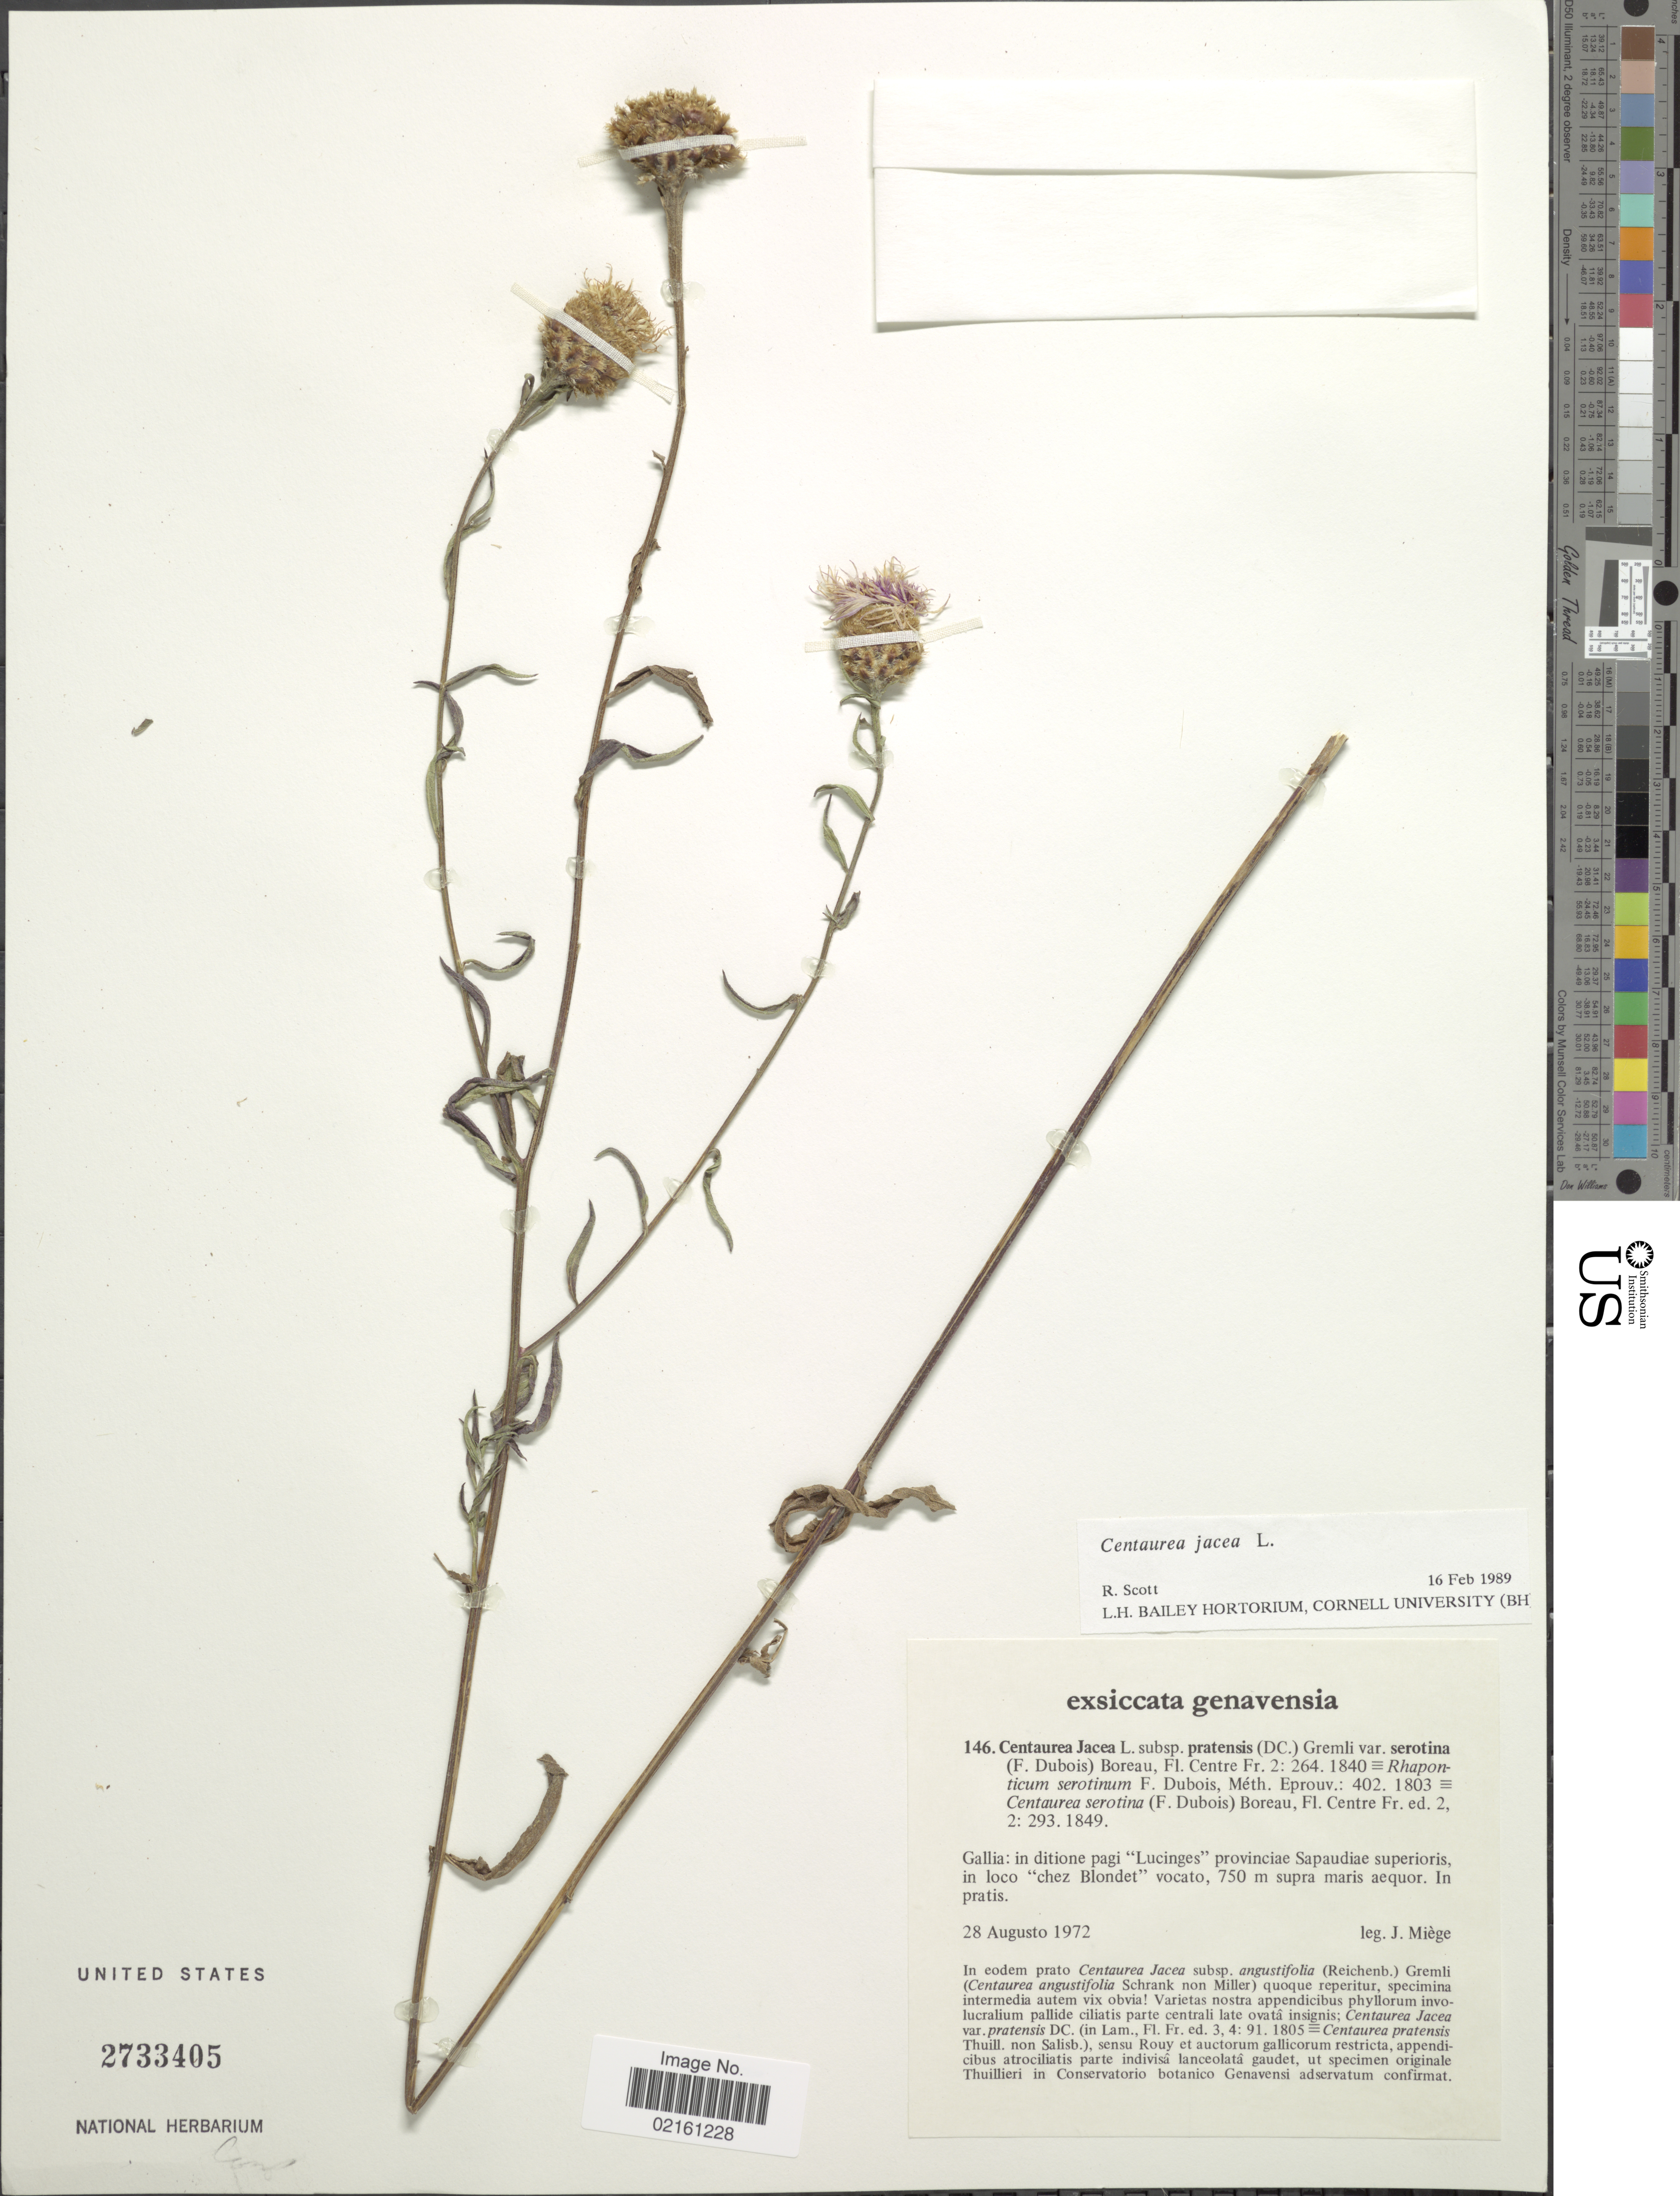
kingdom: Plantae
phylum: Tracheophyta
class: Magnoliopsida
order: Asterales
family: Asteraceae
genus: Centaurea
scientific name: Centaurea jacea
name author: L.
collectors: J. Miége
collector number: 146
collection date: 1972-08-28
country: France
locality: Gallia, ditione pagi Lucinges provinciae Sapaudiae superioris in loco chez Blondet vocato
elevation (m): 750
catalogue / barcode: US 2733405